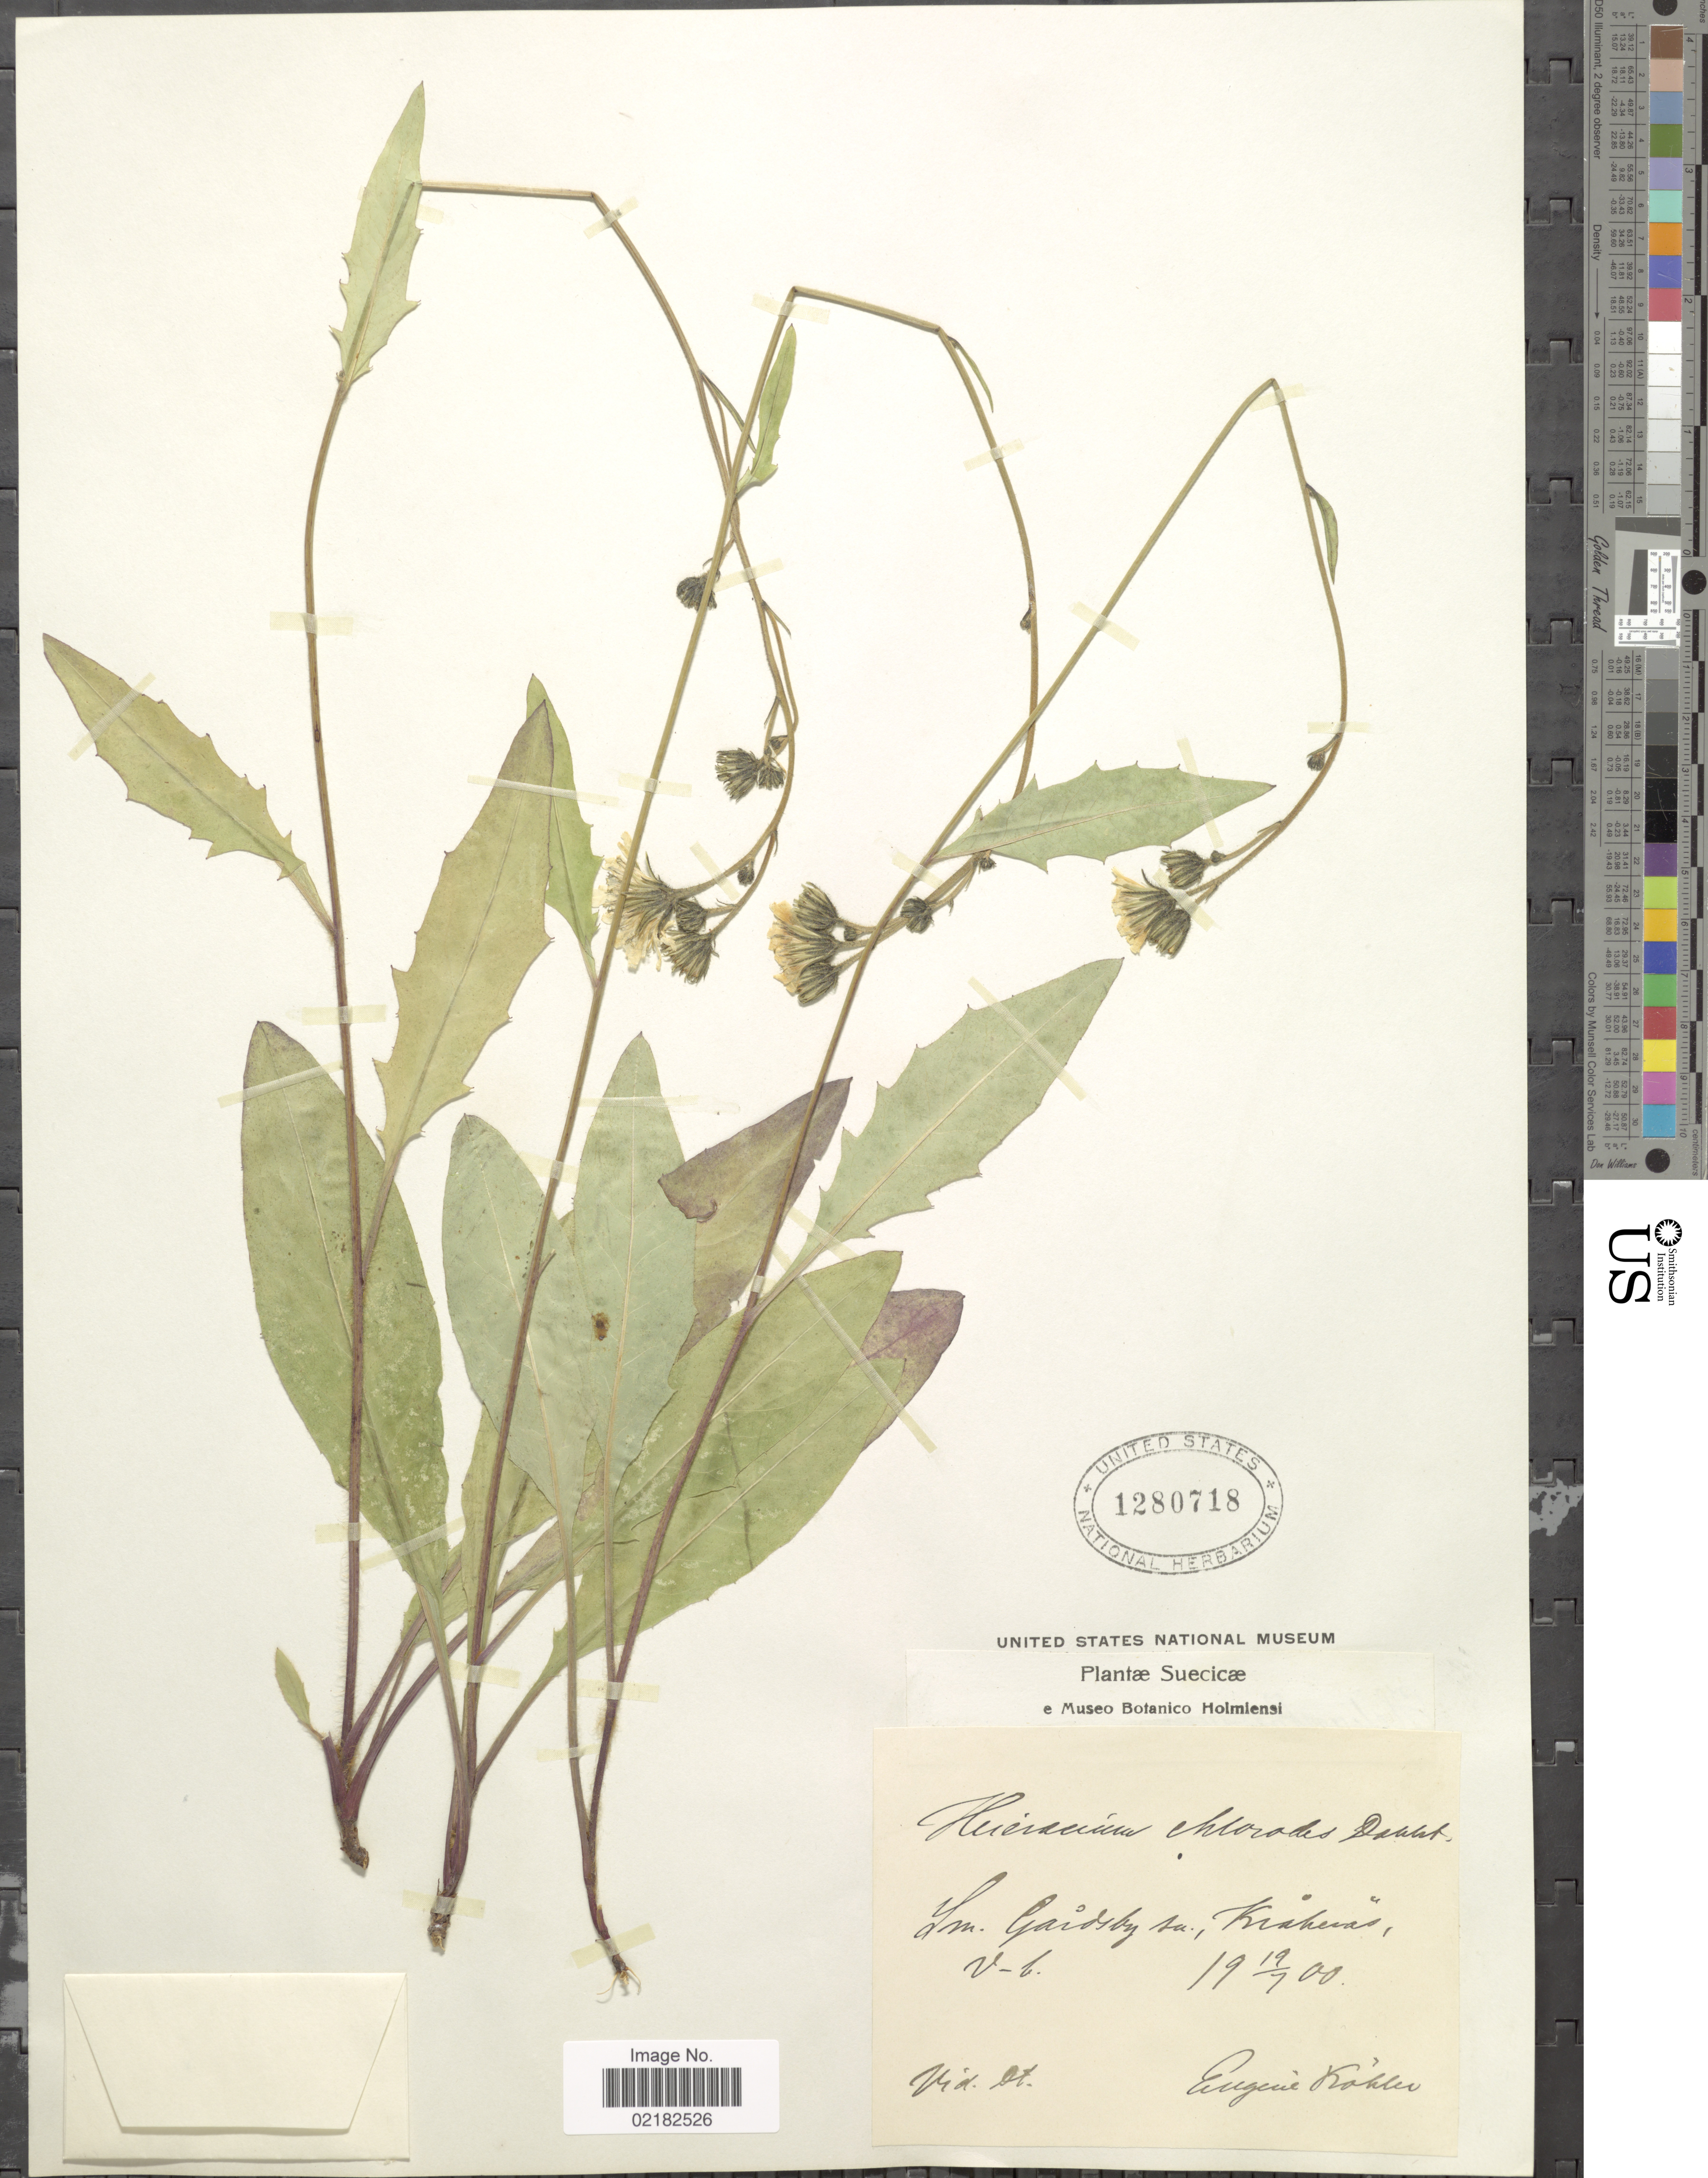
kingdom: Plantae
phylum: Tracheophyta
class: Magnoliopsida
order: Asterales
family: Asteraceae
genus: Hieracium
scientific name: Hieracium diaphanoides subsp. chlorodes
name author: (Dahlst.) Greuter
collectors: E. Kohler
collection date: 1900-07-19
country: Sweden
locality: Lm. Gaidsby su., Kråkenäs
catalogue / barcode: US 1280718